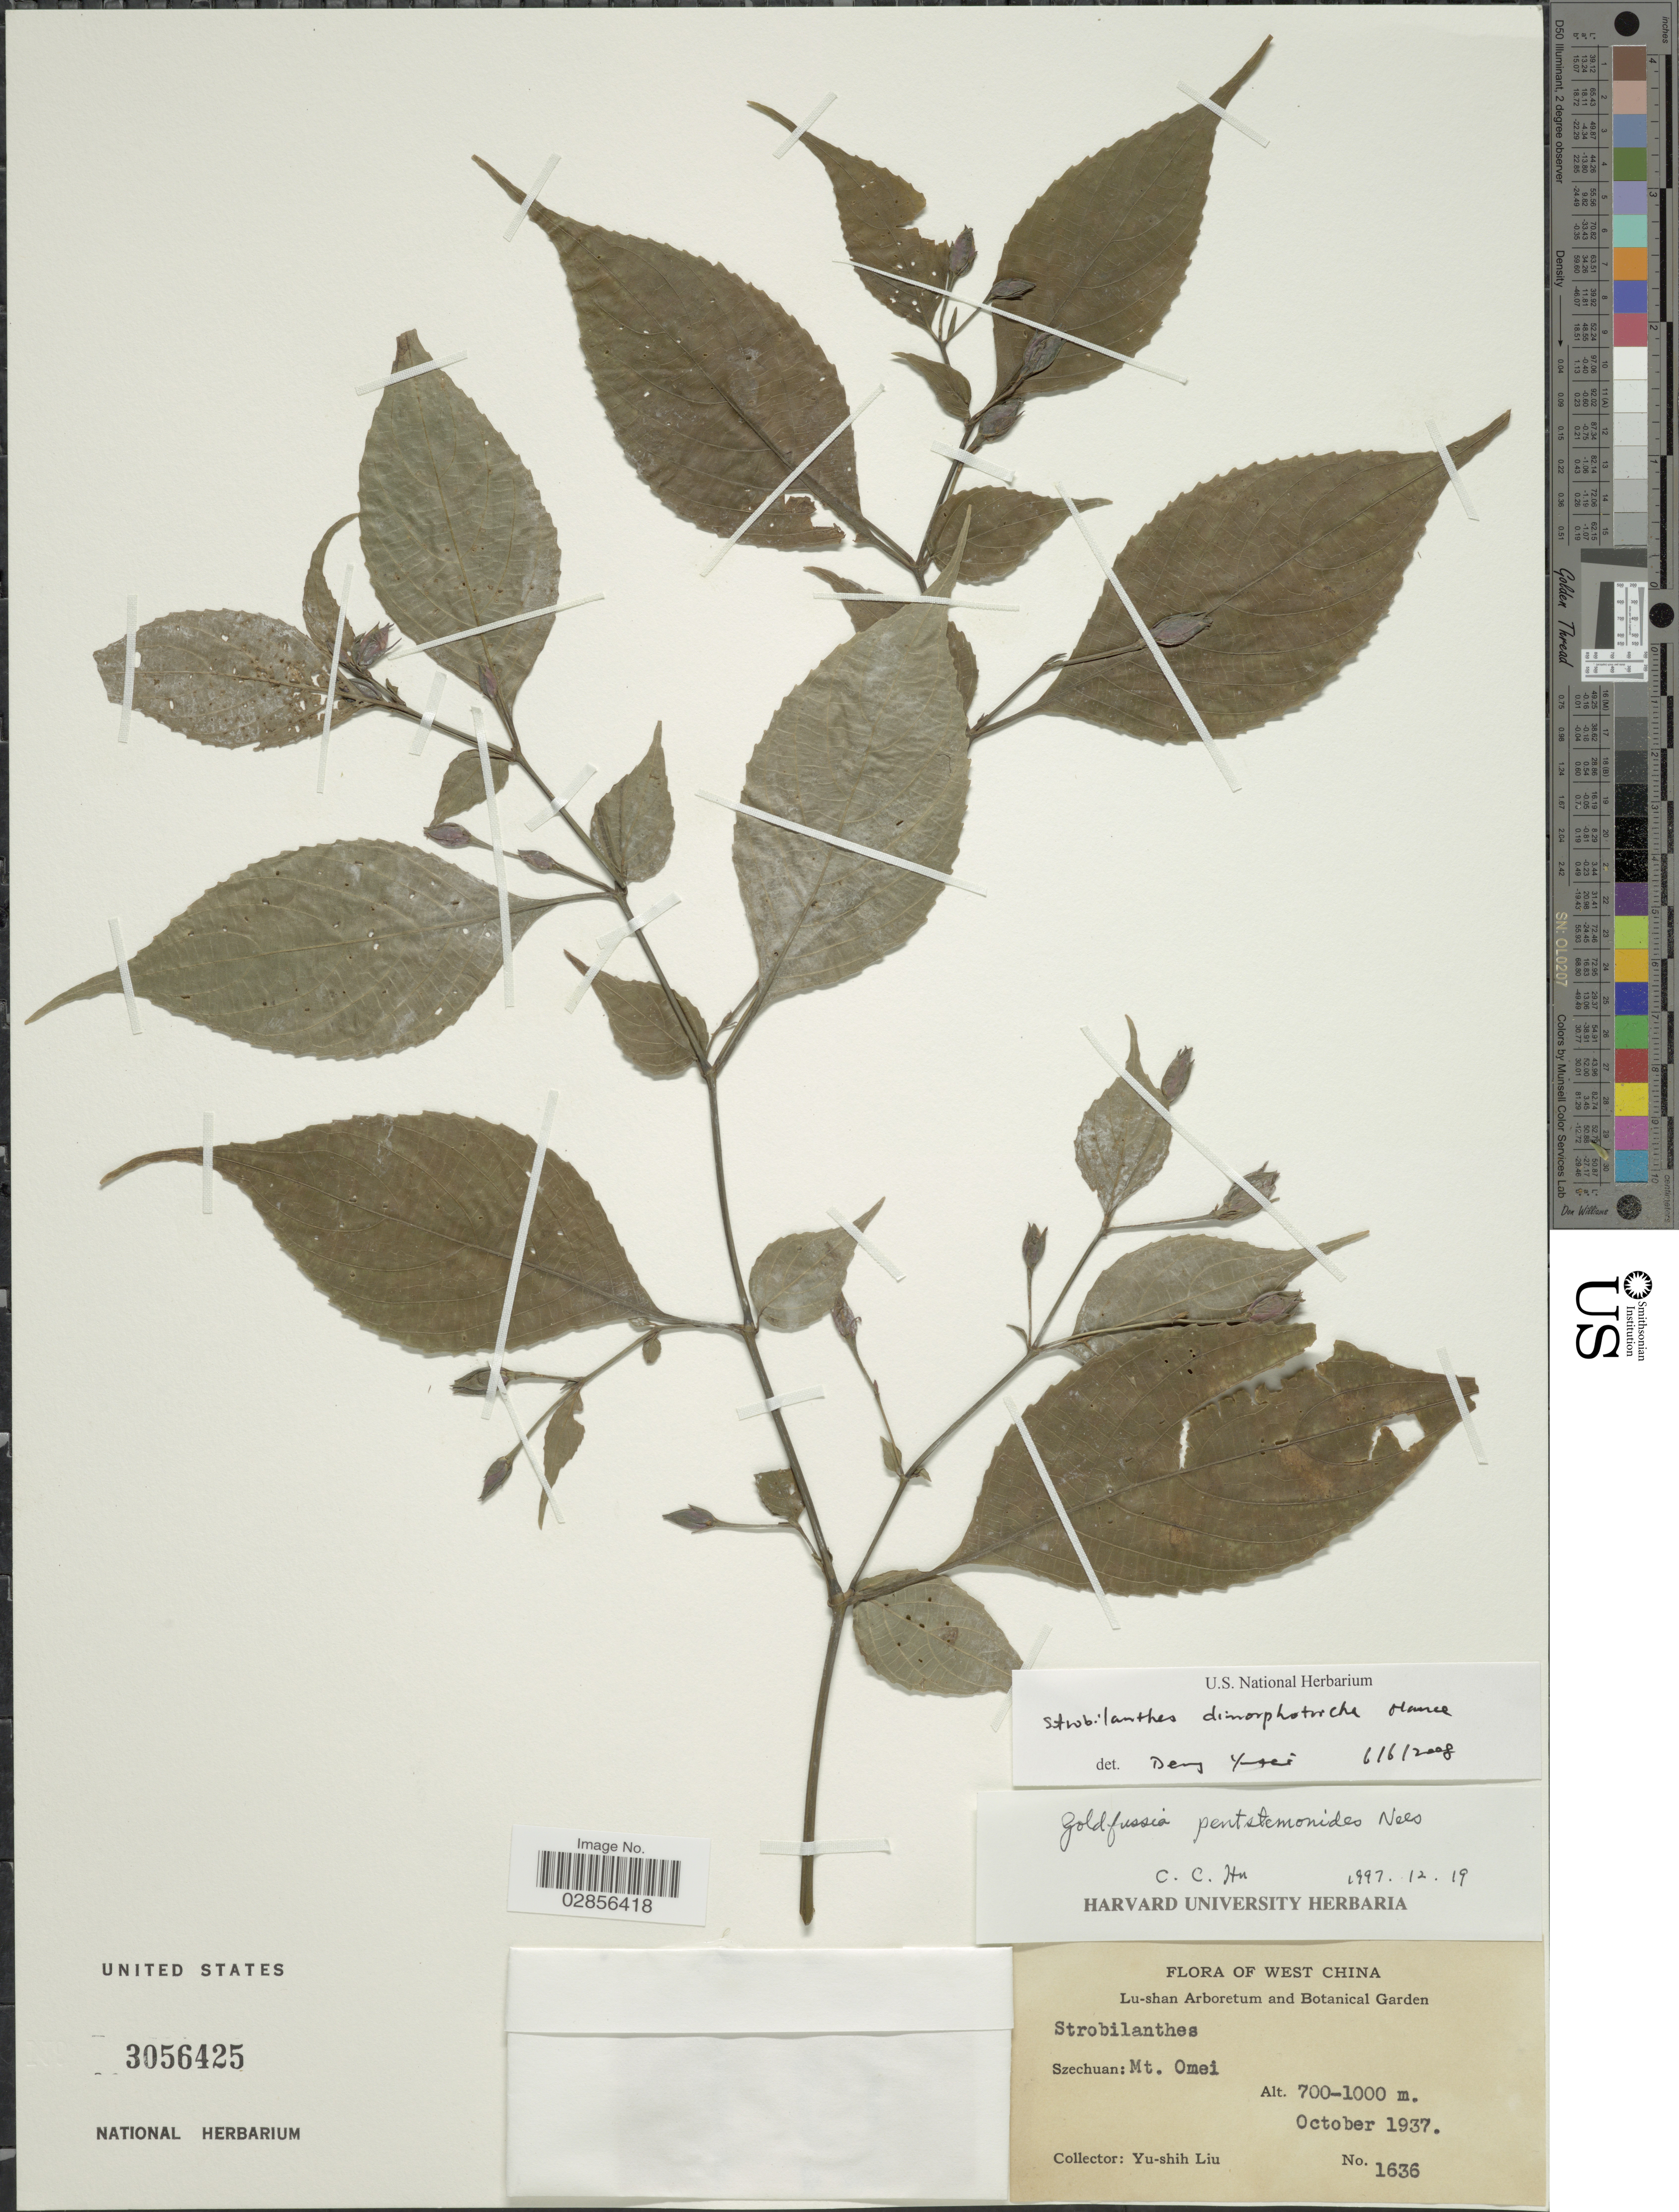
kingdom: Plantae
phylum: Tracheophyta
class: Magnoliopsida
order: Lamiales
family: Acanthaceae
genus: Strobilanthes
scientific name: Strobilanthes dimorphotricha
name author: Hance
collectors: Y.-S. Liu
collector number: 1636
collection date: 1937-10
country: China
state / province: Sichuan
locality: West China. Szechuan: Mt. Omei.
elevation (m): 700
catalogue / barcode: US 3056425